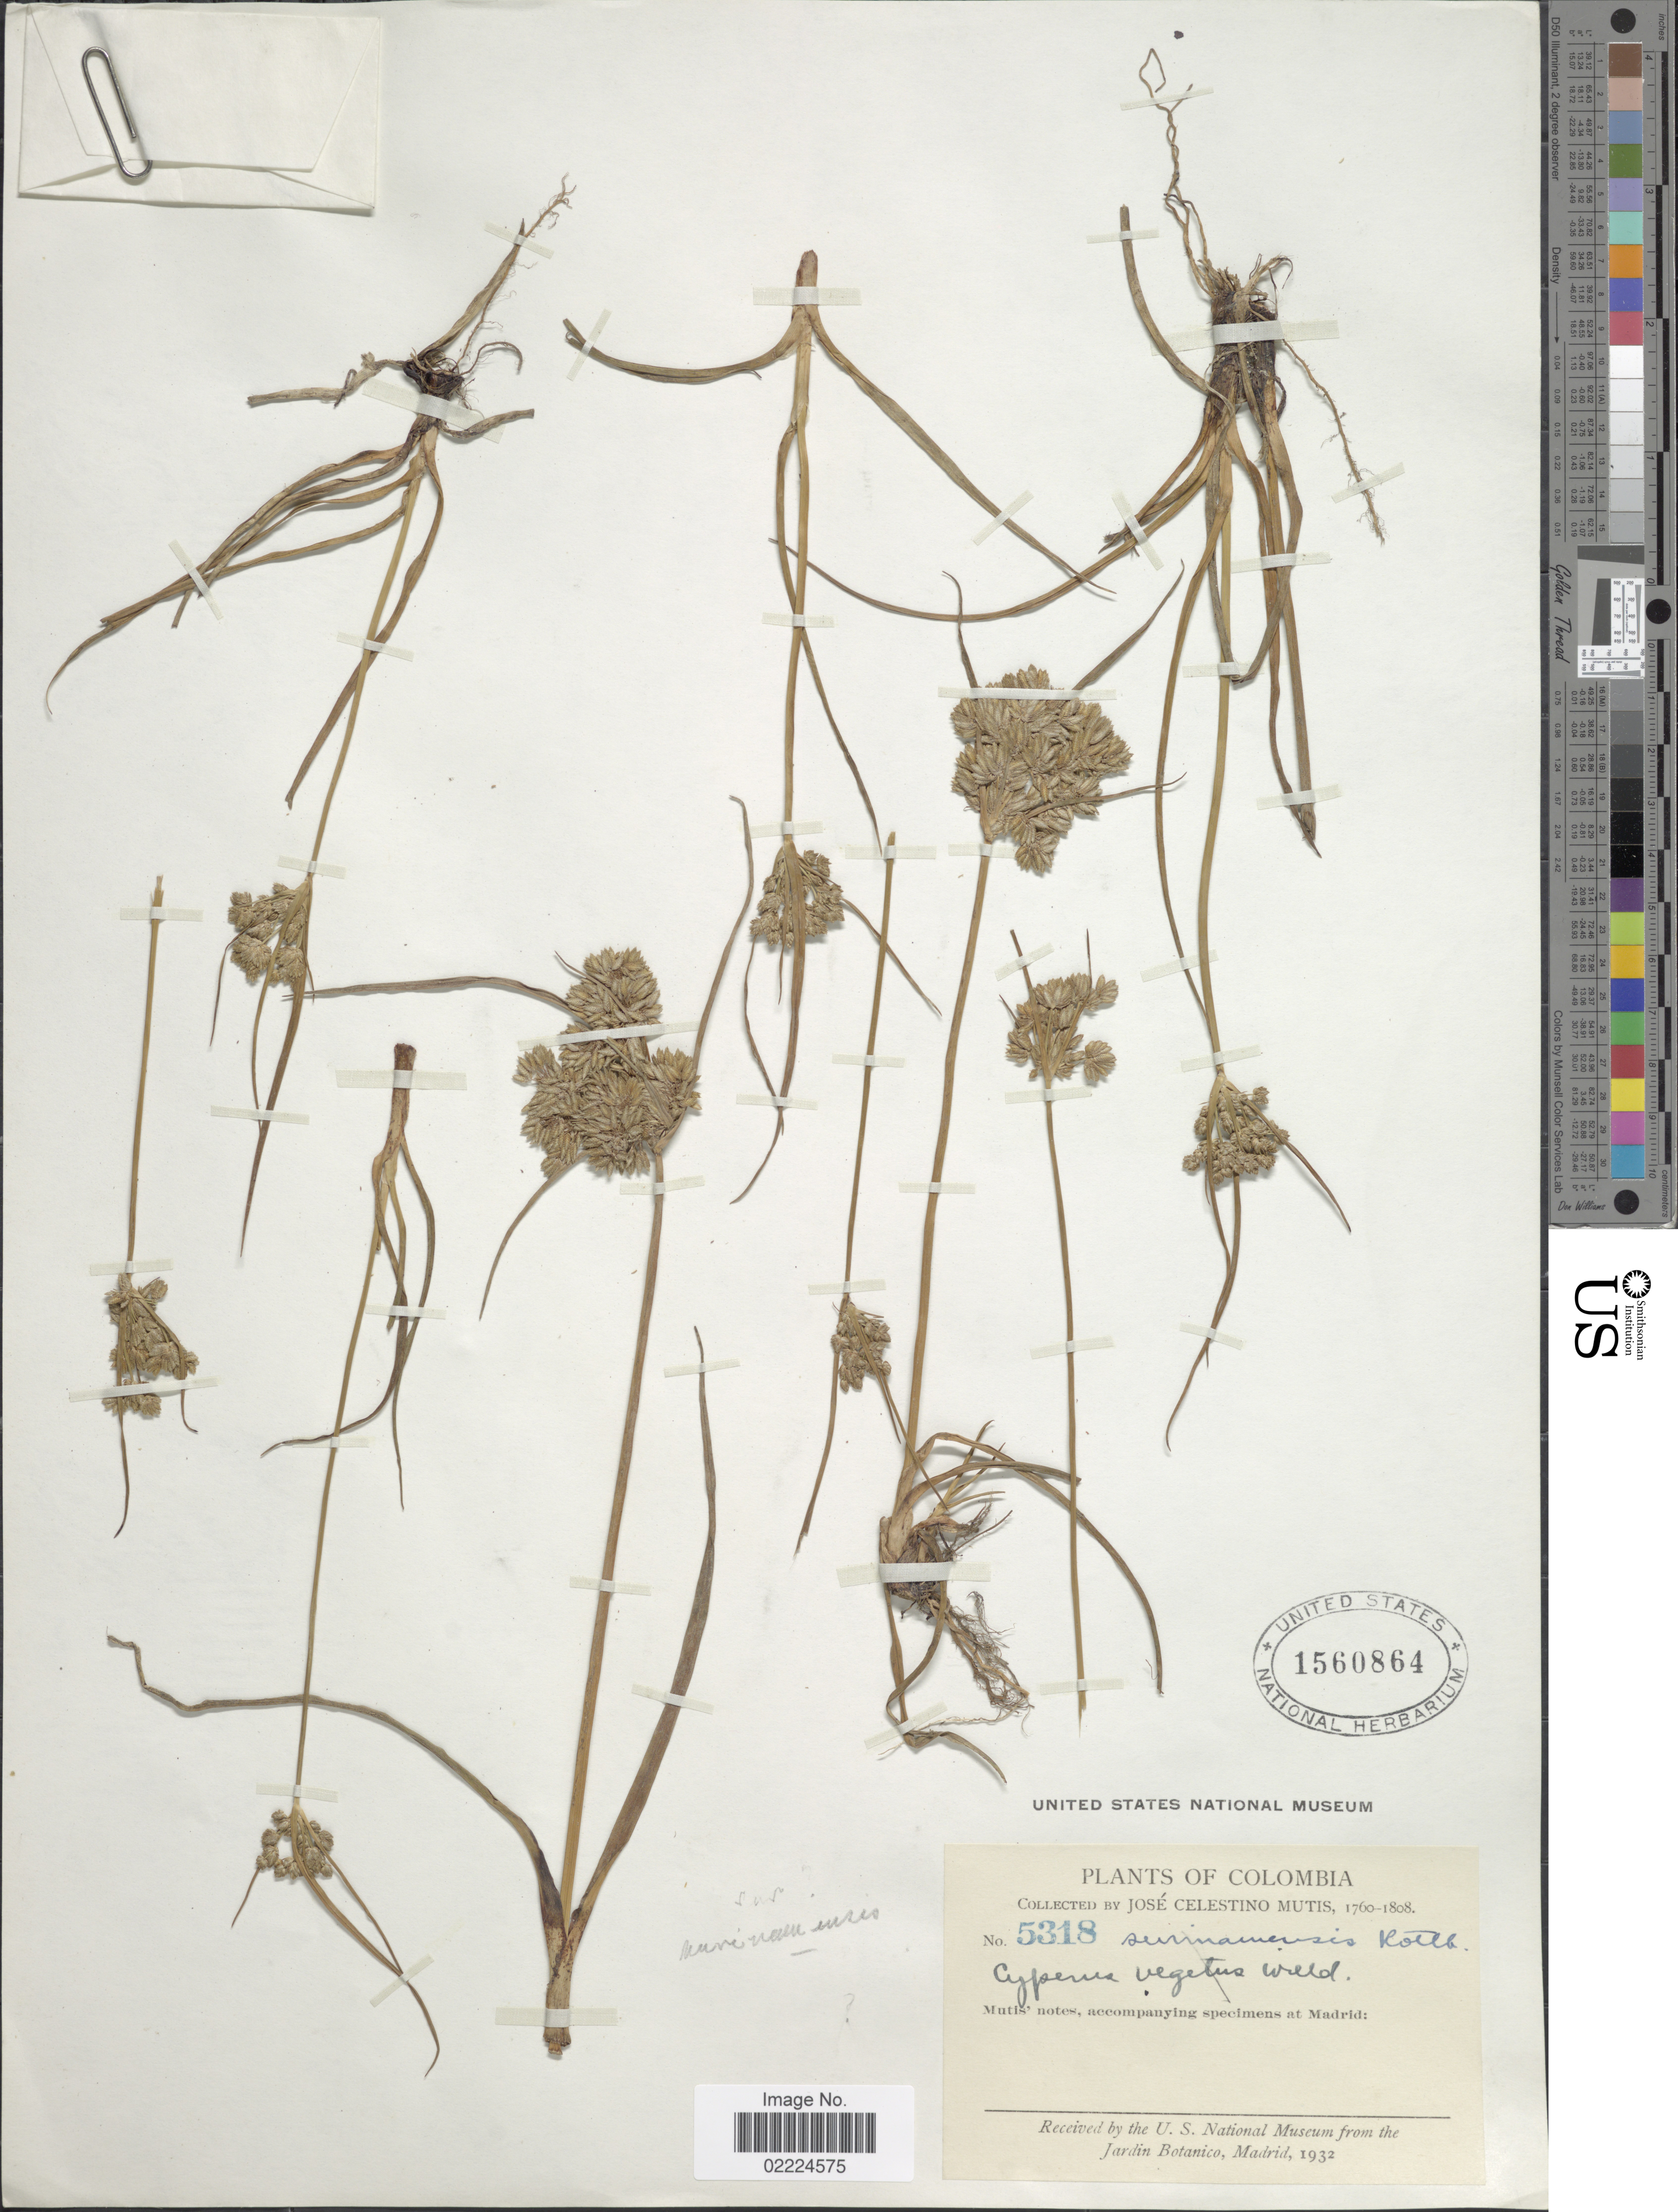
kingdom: Plantae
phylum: Tracheophyta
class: Liliopsida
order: Poales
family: Cyperaceae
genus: Cyperus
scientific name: Cyperus surinamensis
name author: Rottb.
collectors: J. C. B. Mutis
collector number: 5318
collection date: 1760/1808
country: Colombia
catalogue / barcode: US 1560864